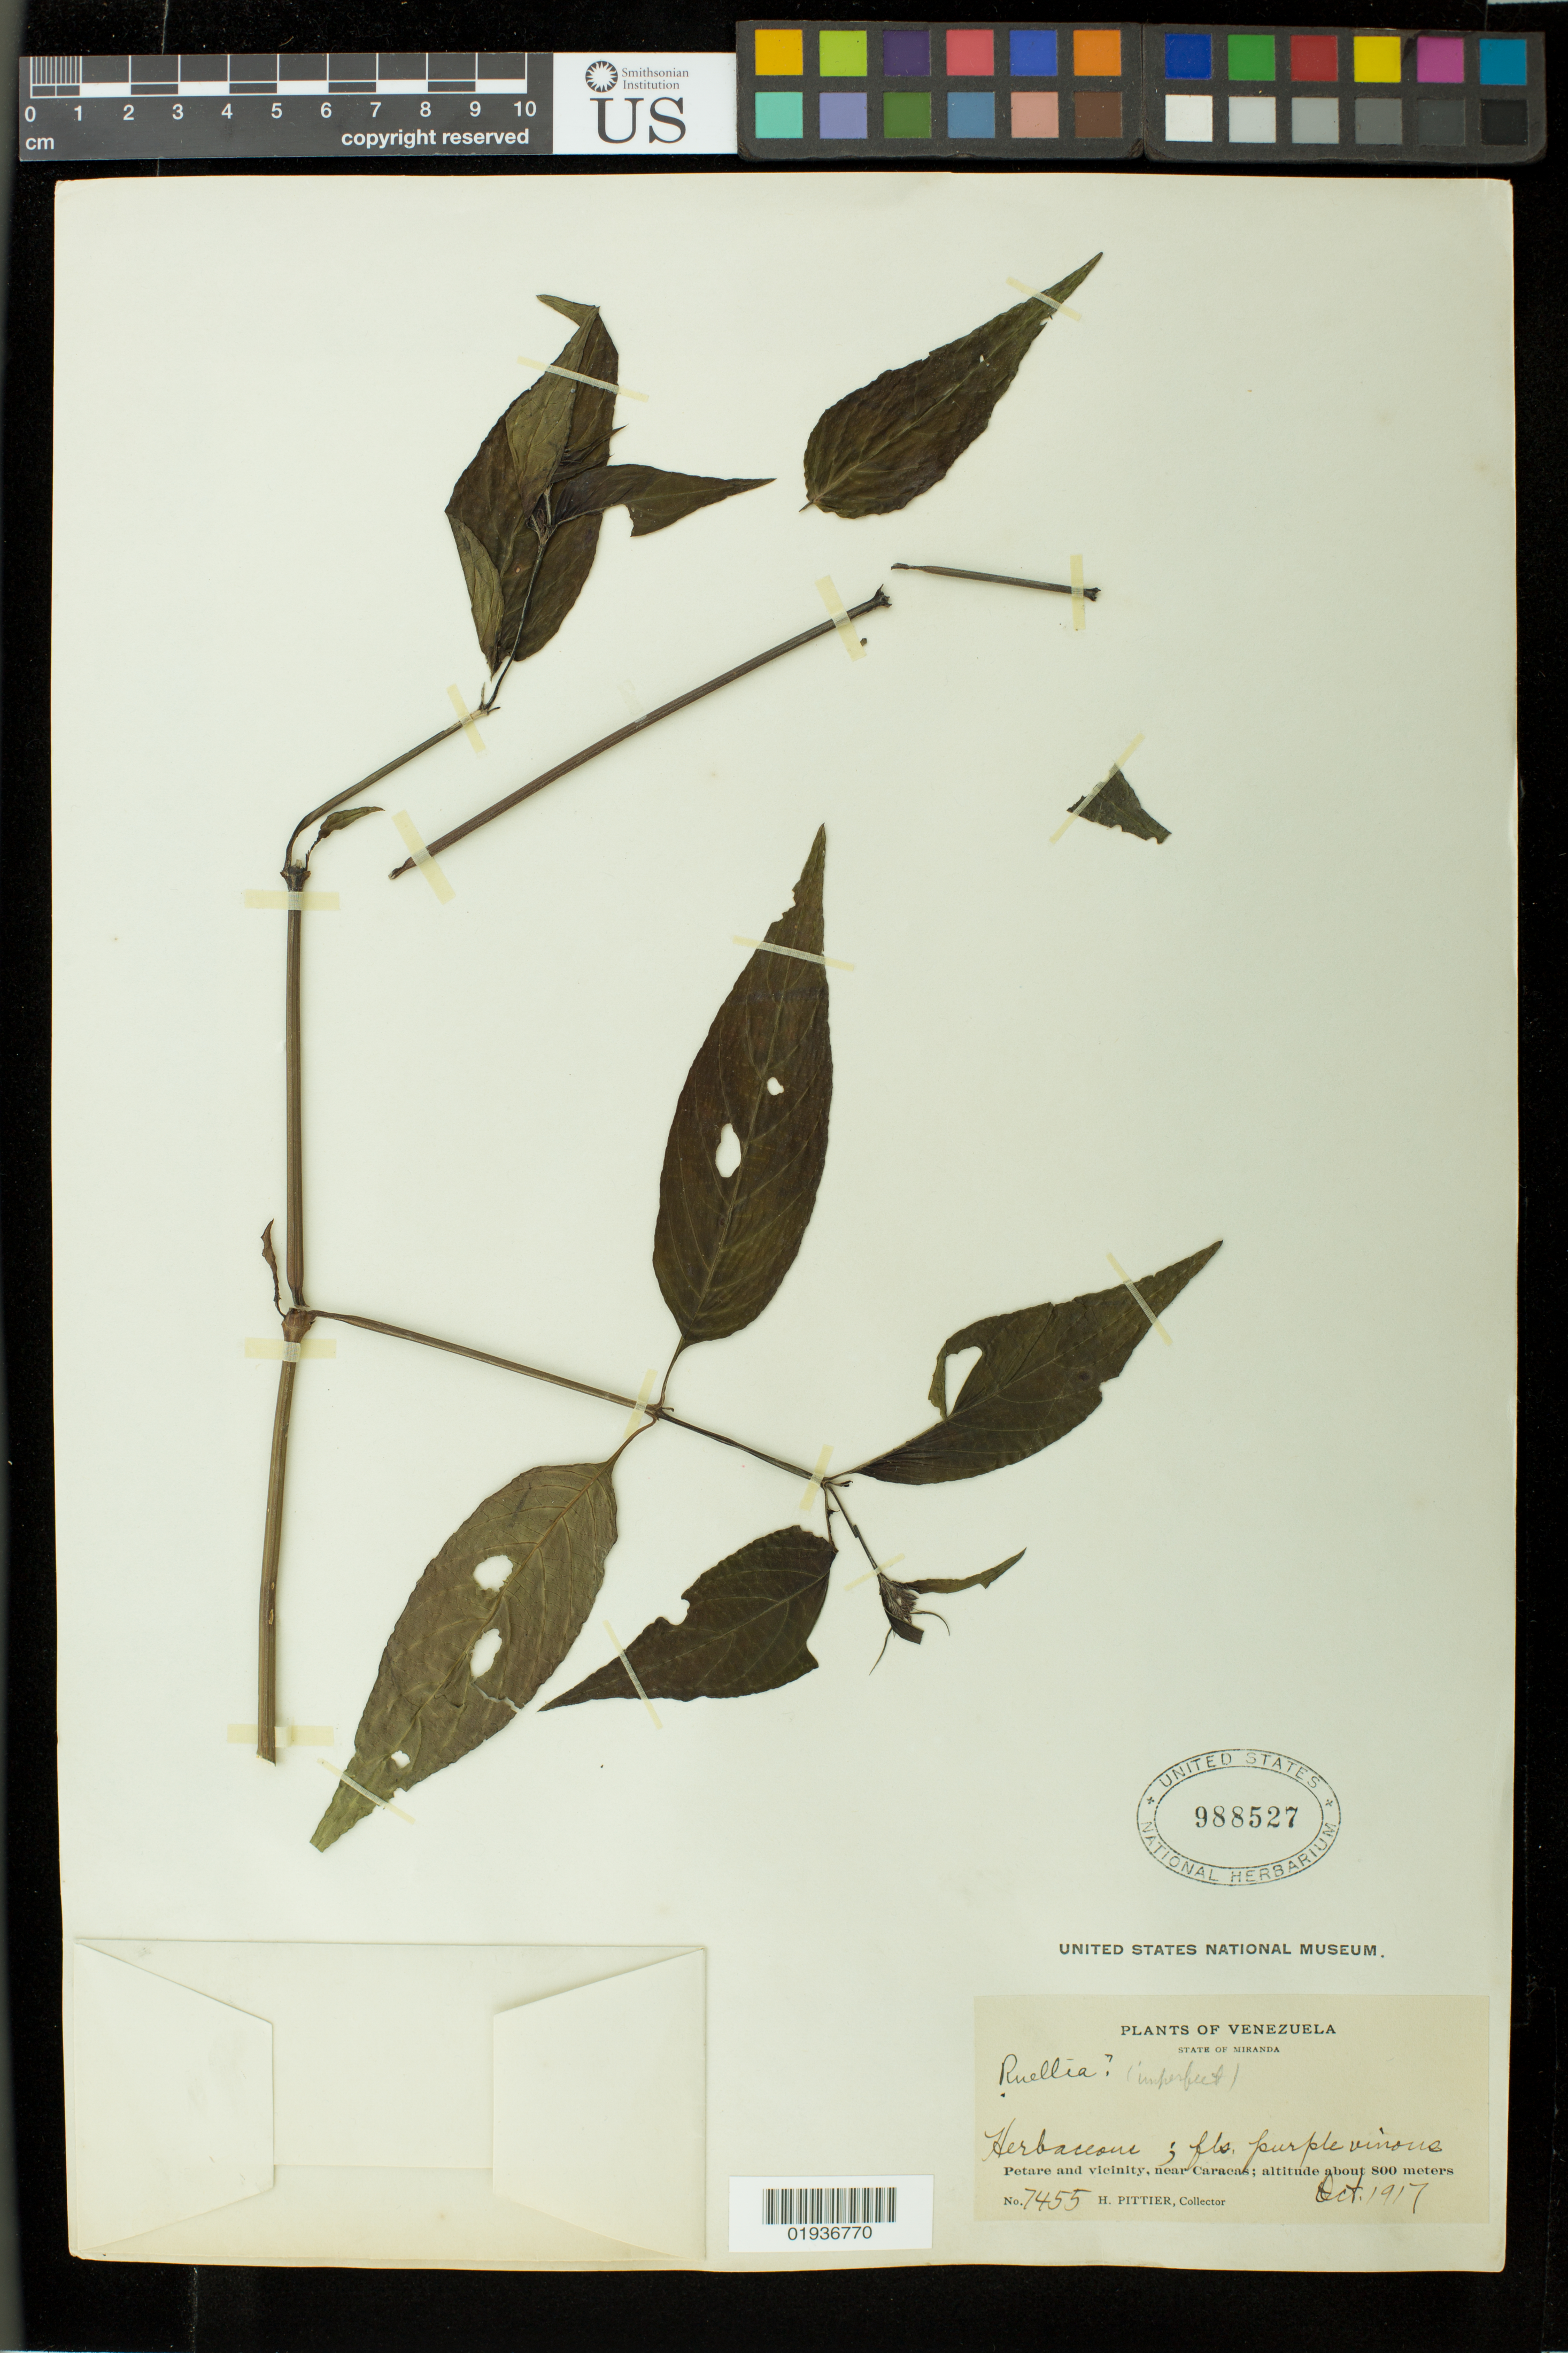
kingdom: Plantae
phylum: Tracheophyta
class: Magnoliopsida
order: Lamiales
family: Acanthaceae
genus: Ruellia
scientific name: Ruellia sp.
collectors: H. F. Pittier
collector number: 7455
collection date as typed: Oct 1917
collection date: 1917-10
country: Venezuela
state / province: Miranda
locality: Petare and vicinity, near Caracas.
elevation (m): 800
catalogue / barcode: US 988527